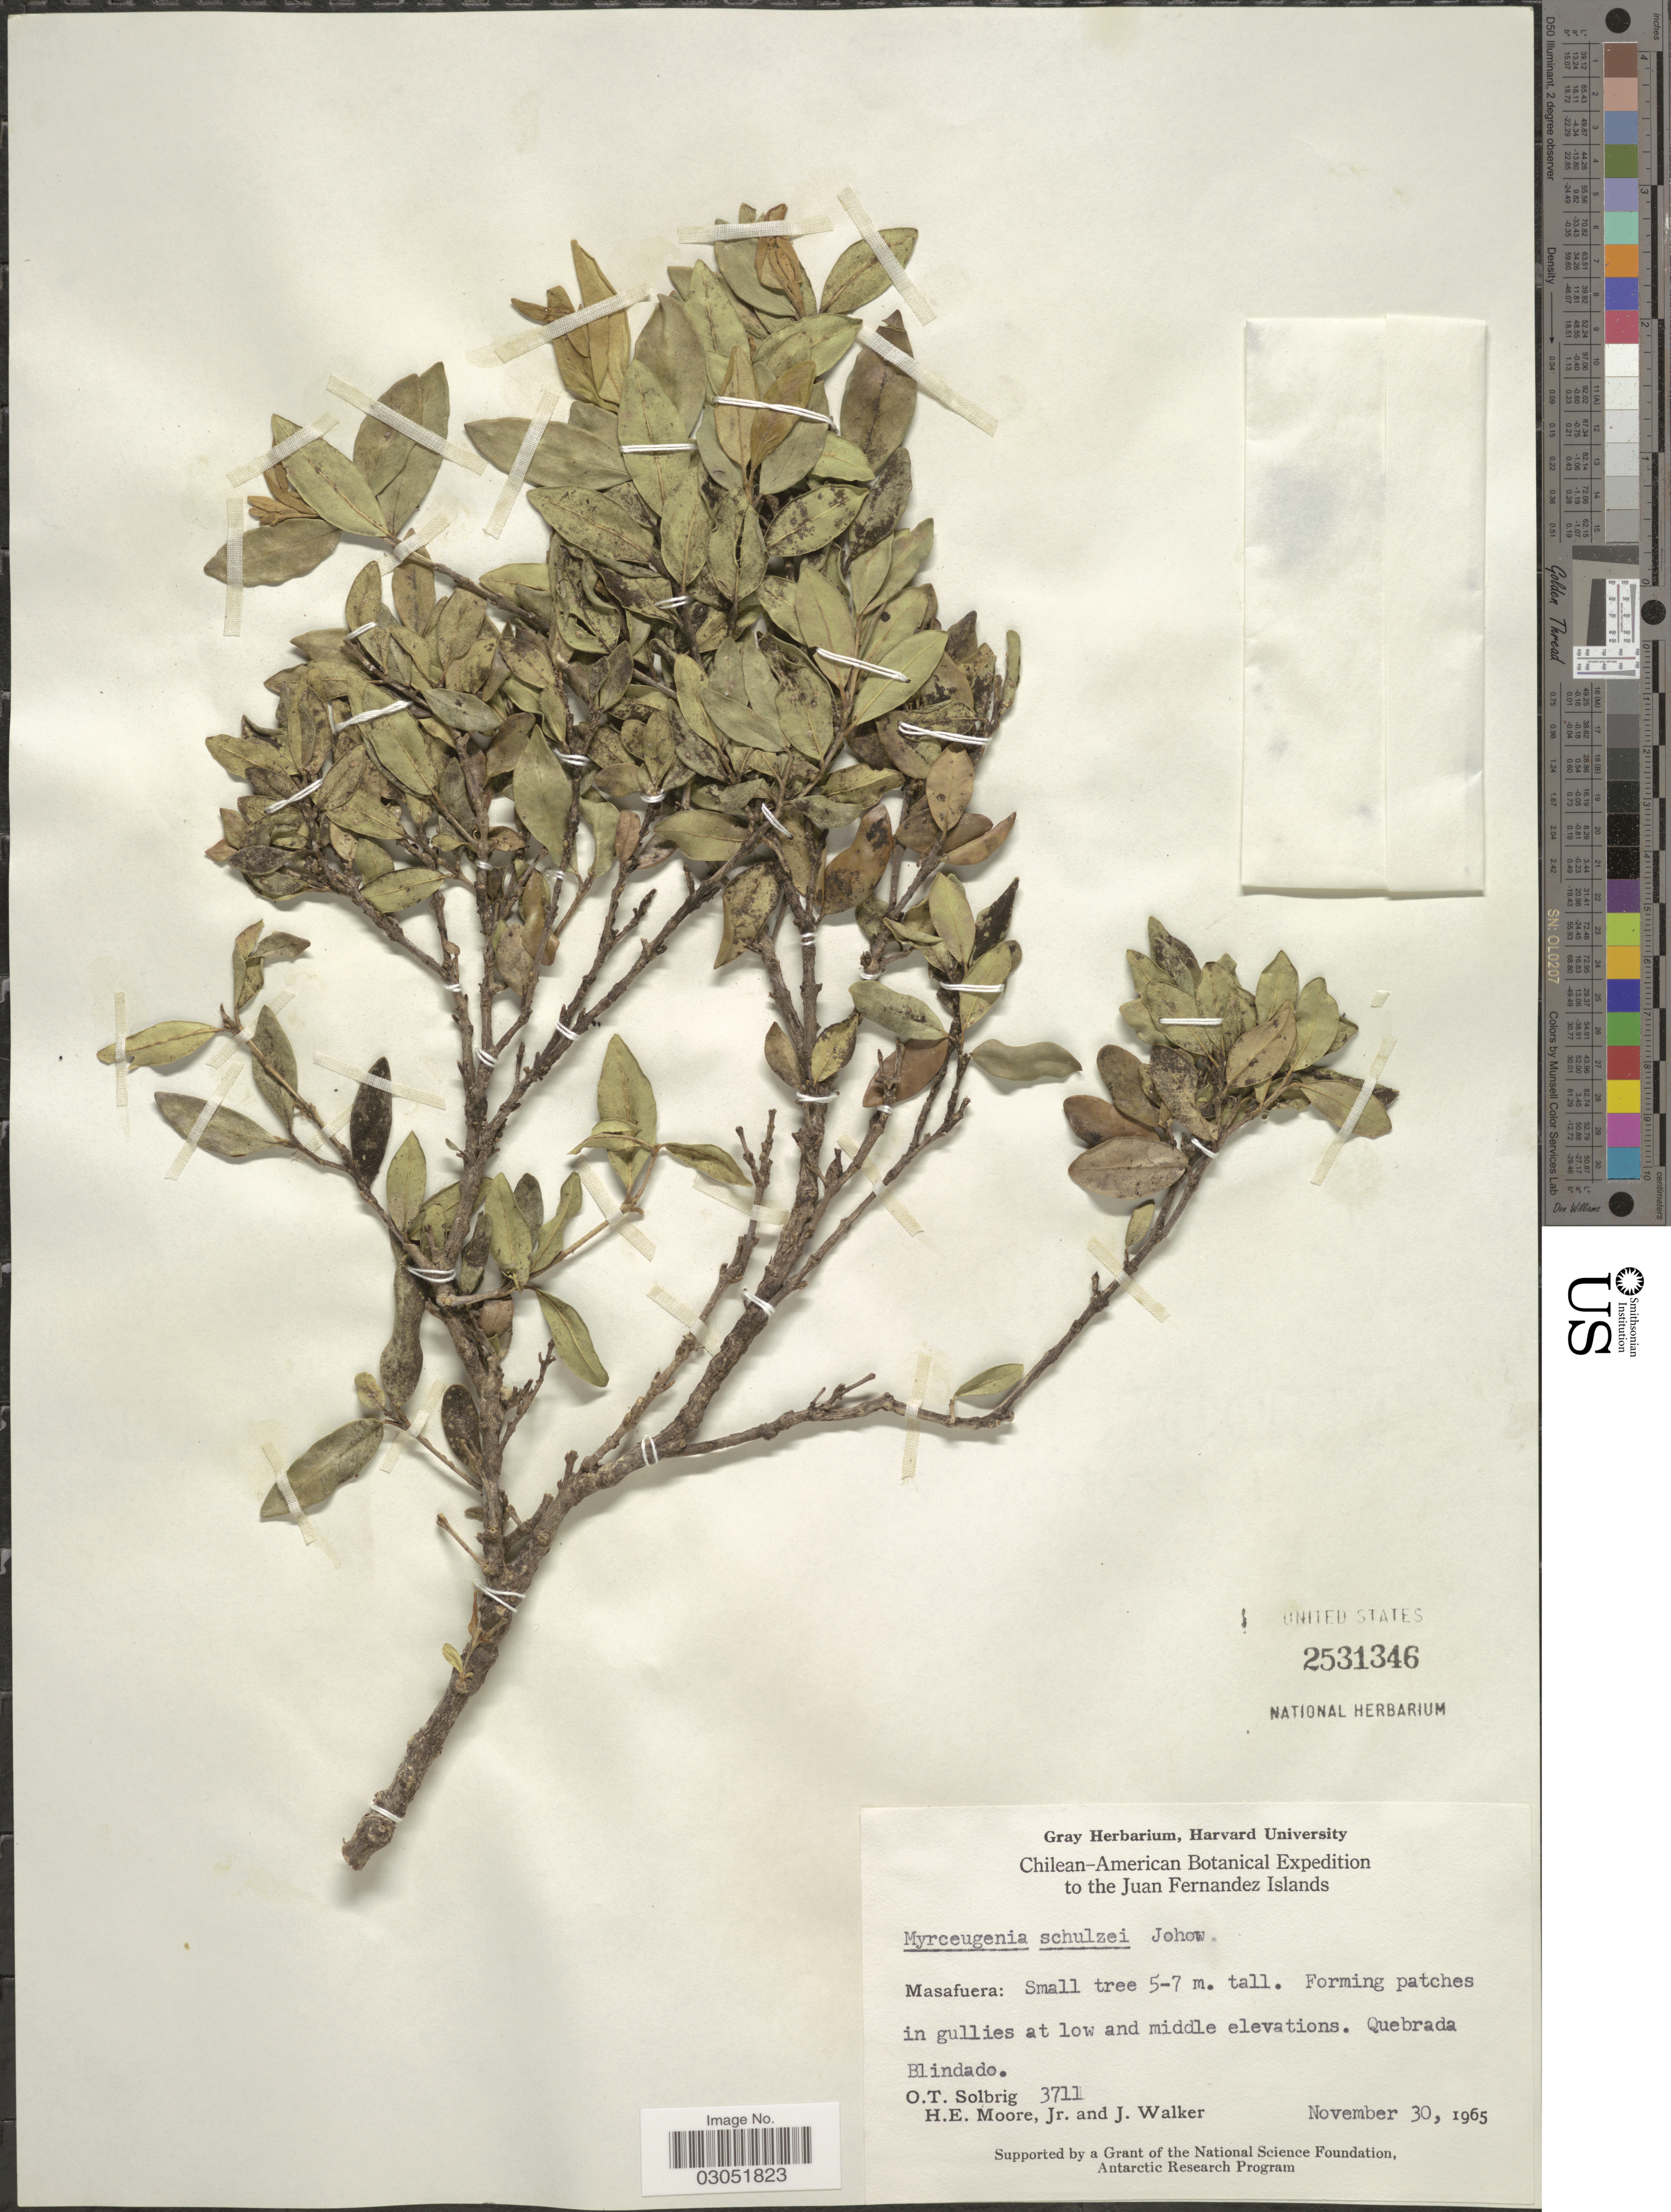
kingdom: Plantae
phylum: Tracheophyta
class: Magnoliopsida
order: Myrtales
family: Myrtaceae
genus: Myrceugenia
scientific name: Myrceugenia schulzei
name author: Johow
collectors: O. T. Solbrig, H. Moore & J. Walker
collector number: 3711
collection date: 1965-11-30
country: Chile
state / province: Valparaíso (V)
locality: Juan Fernandez Islands: Masafuera. Quebrada Blindado.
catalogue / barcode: US 2531346